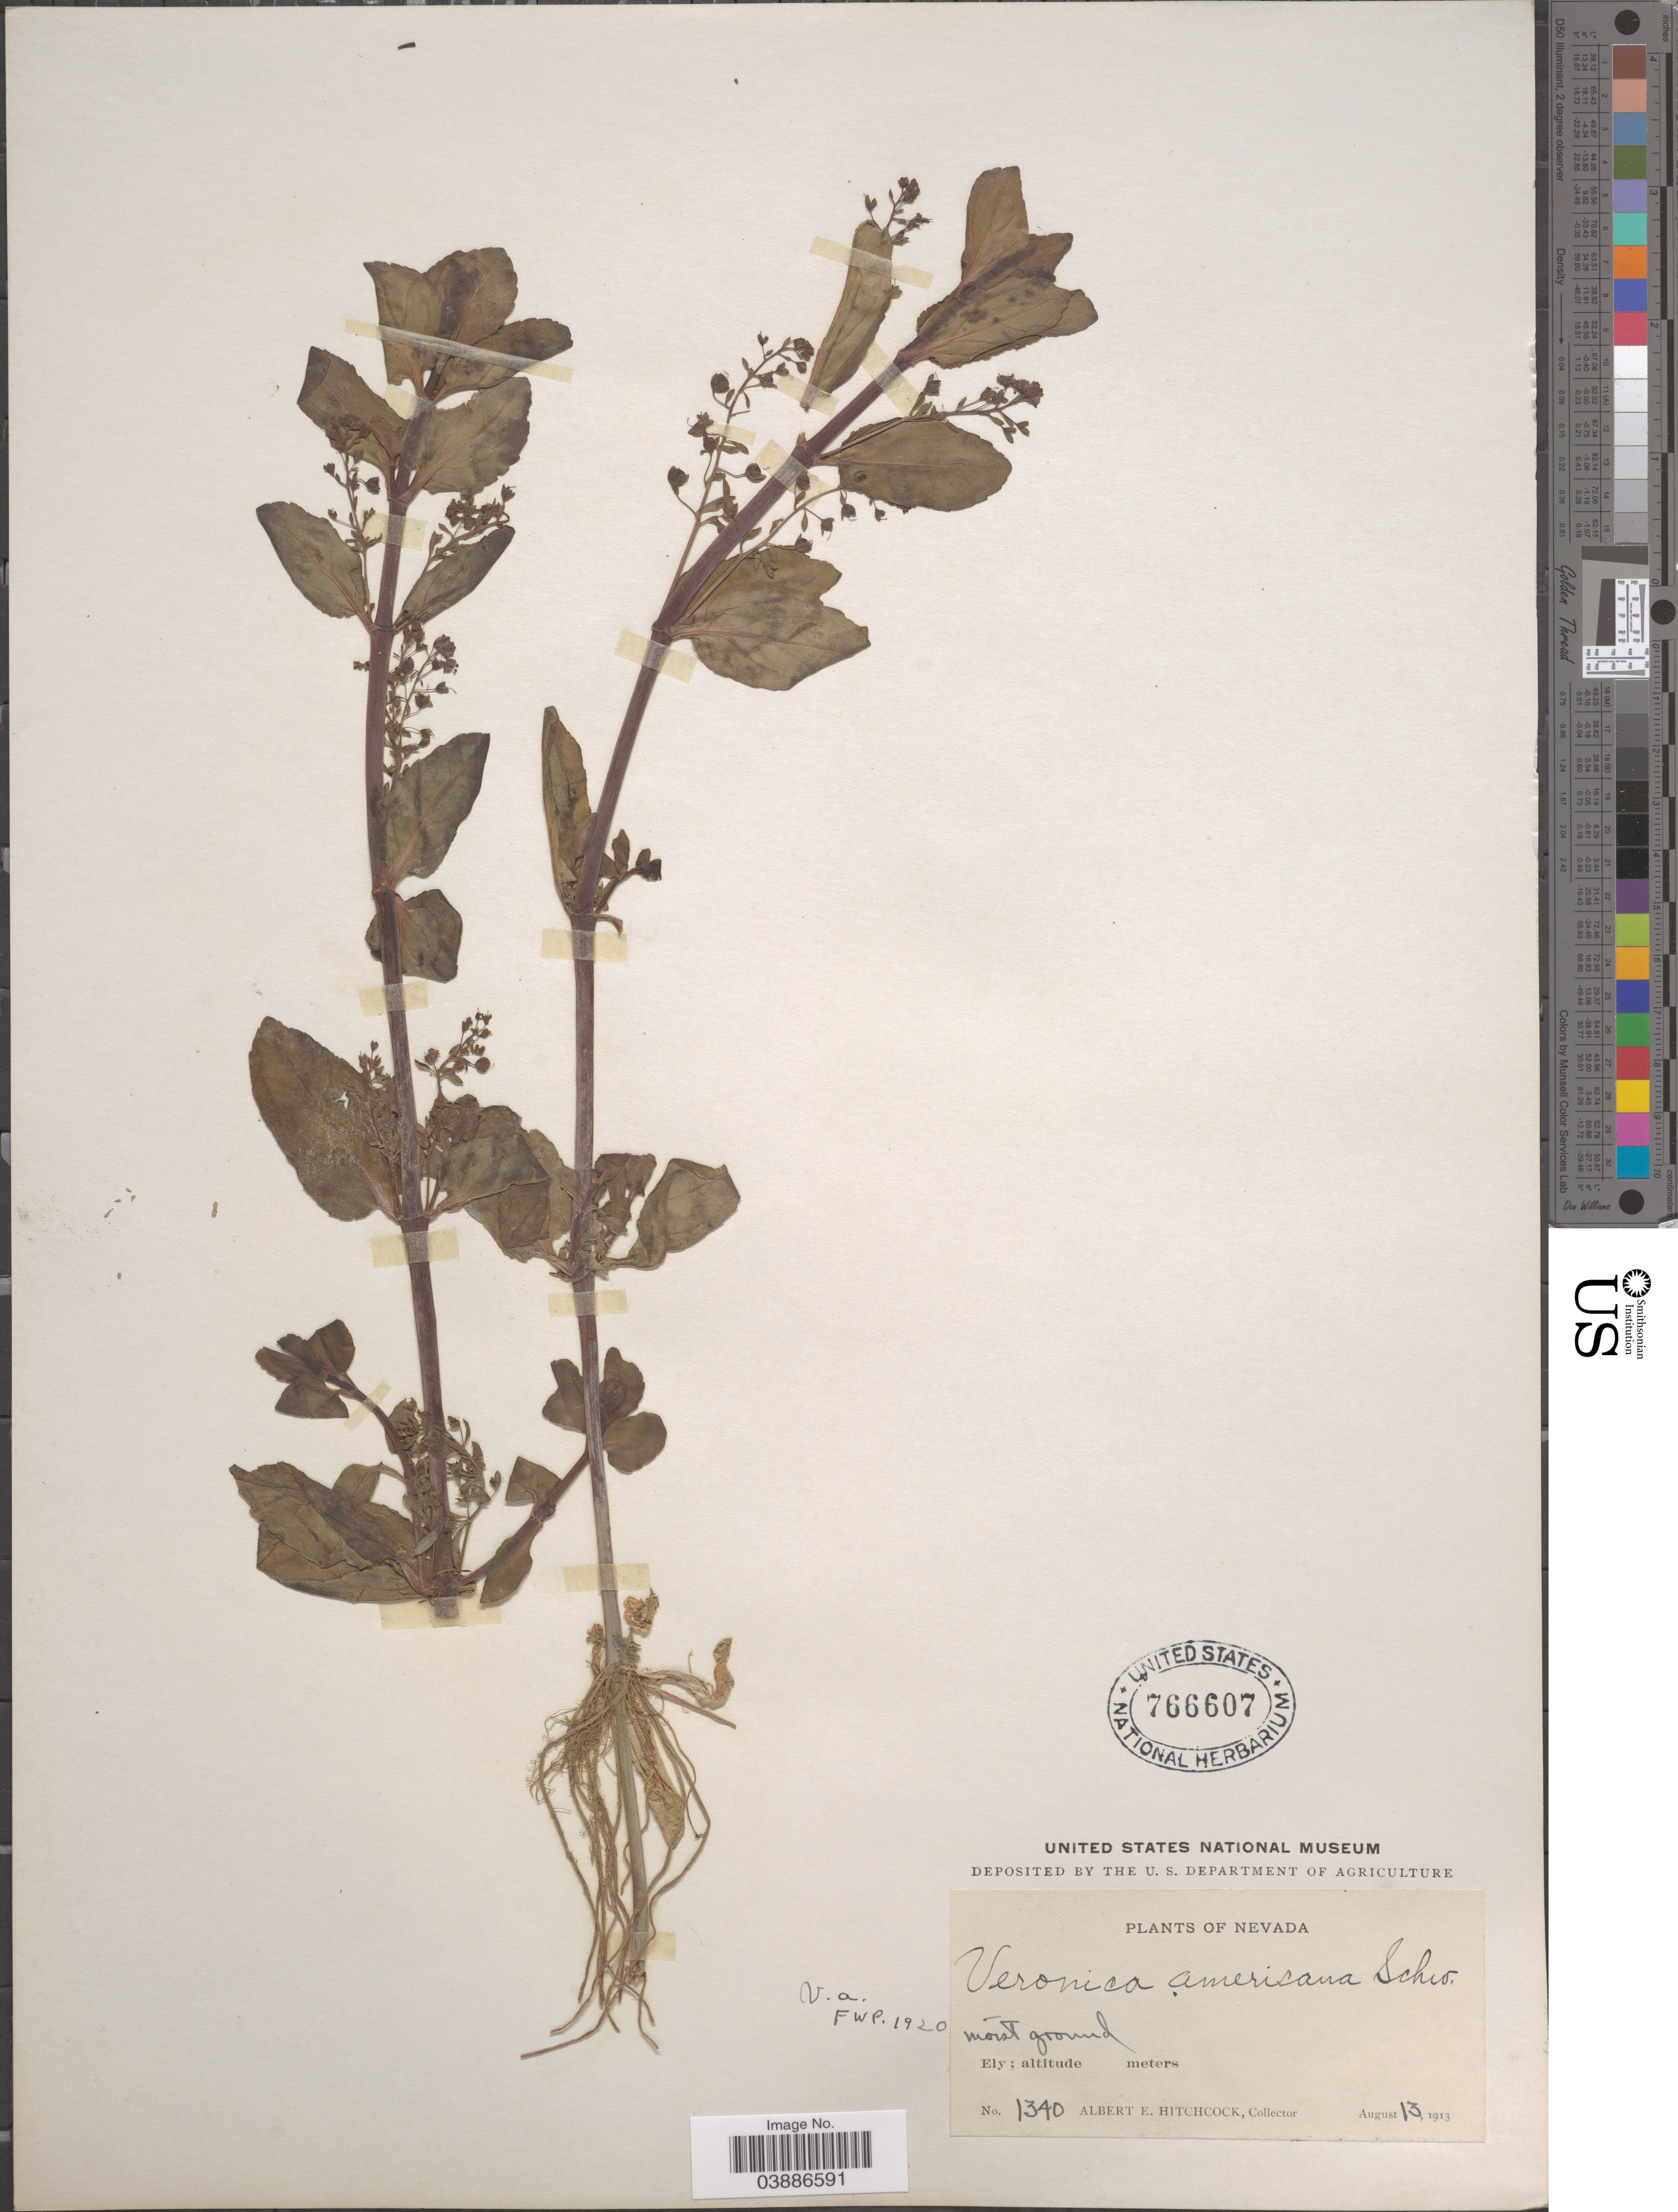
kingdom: Plantae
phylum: Tracheophyta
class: Magnoliopsida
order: Lamiales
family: Plantaginaceae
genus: Veronica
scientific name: Veronica americana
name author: Schwein. ex Benth.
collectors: A. Hitchcock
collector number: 1340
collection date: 1913-08-13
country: United States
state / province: Nevada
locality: Ely.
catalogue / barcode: US 766607